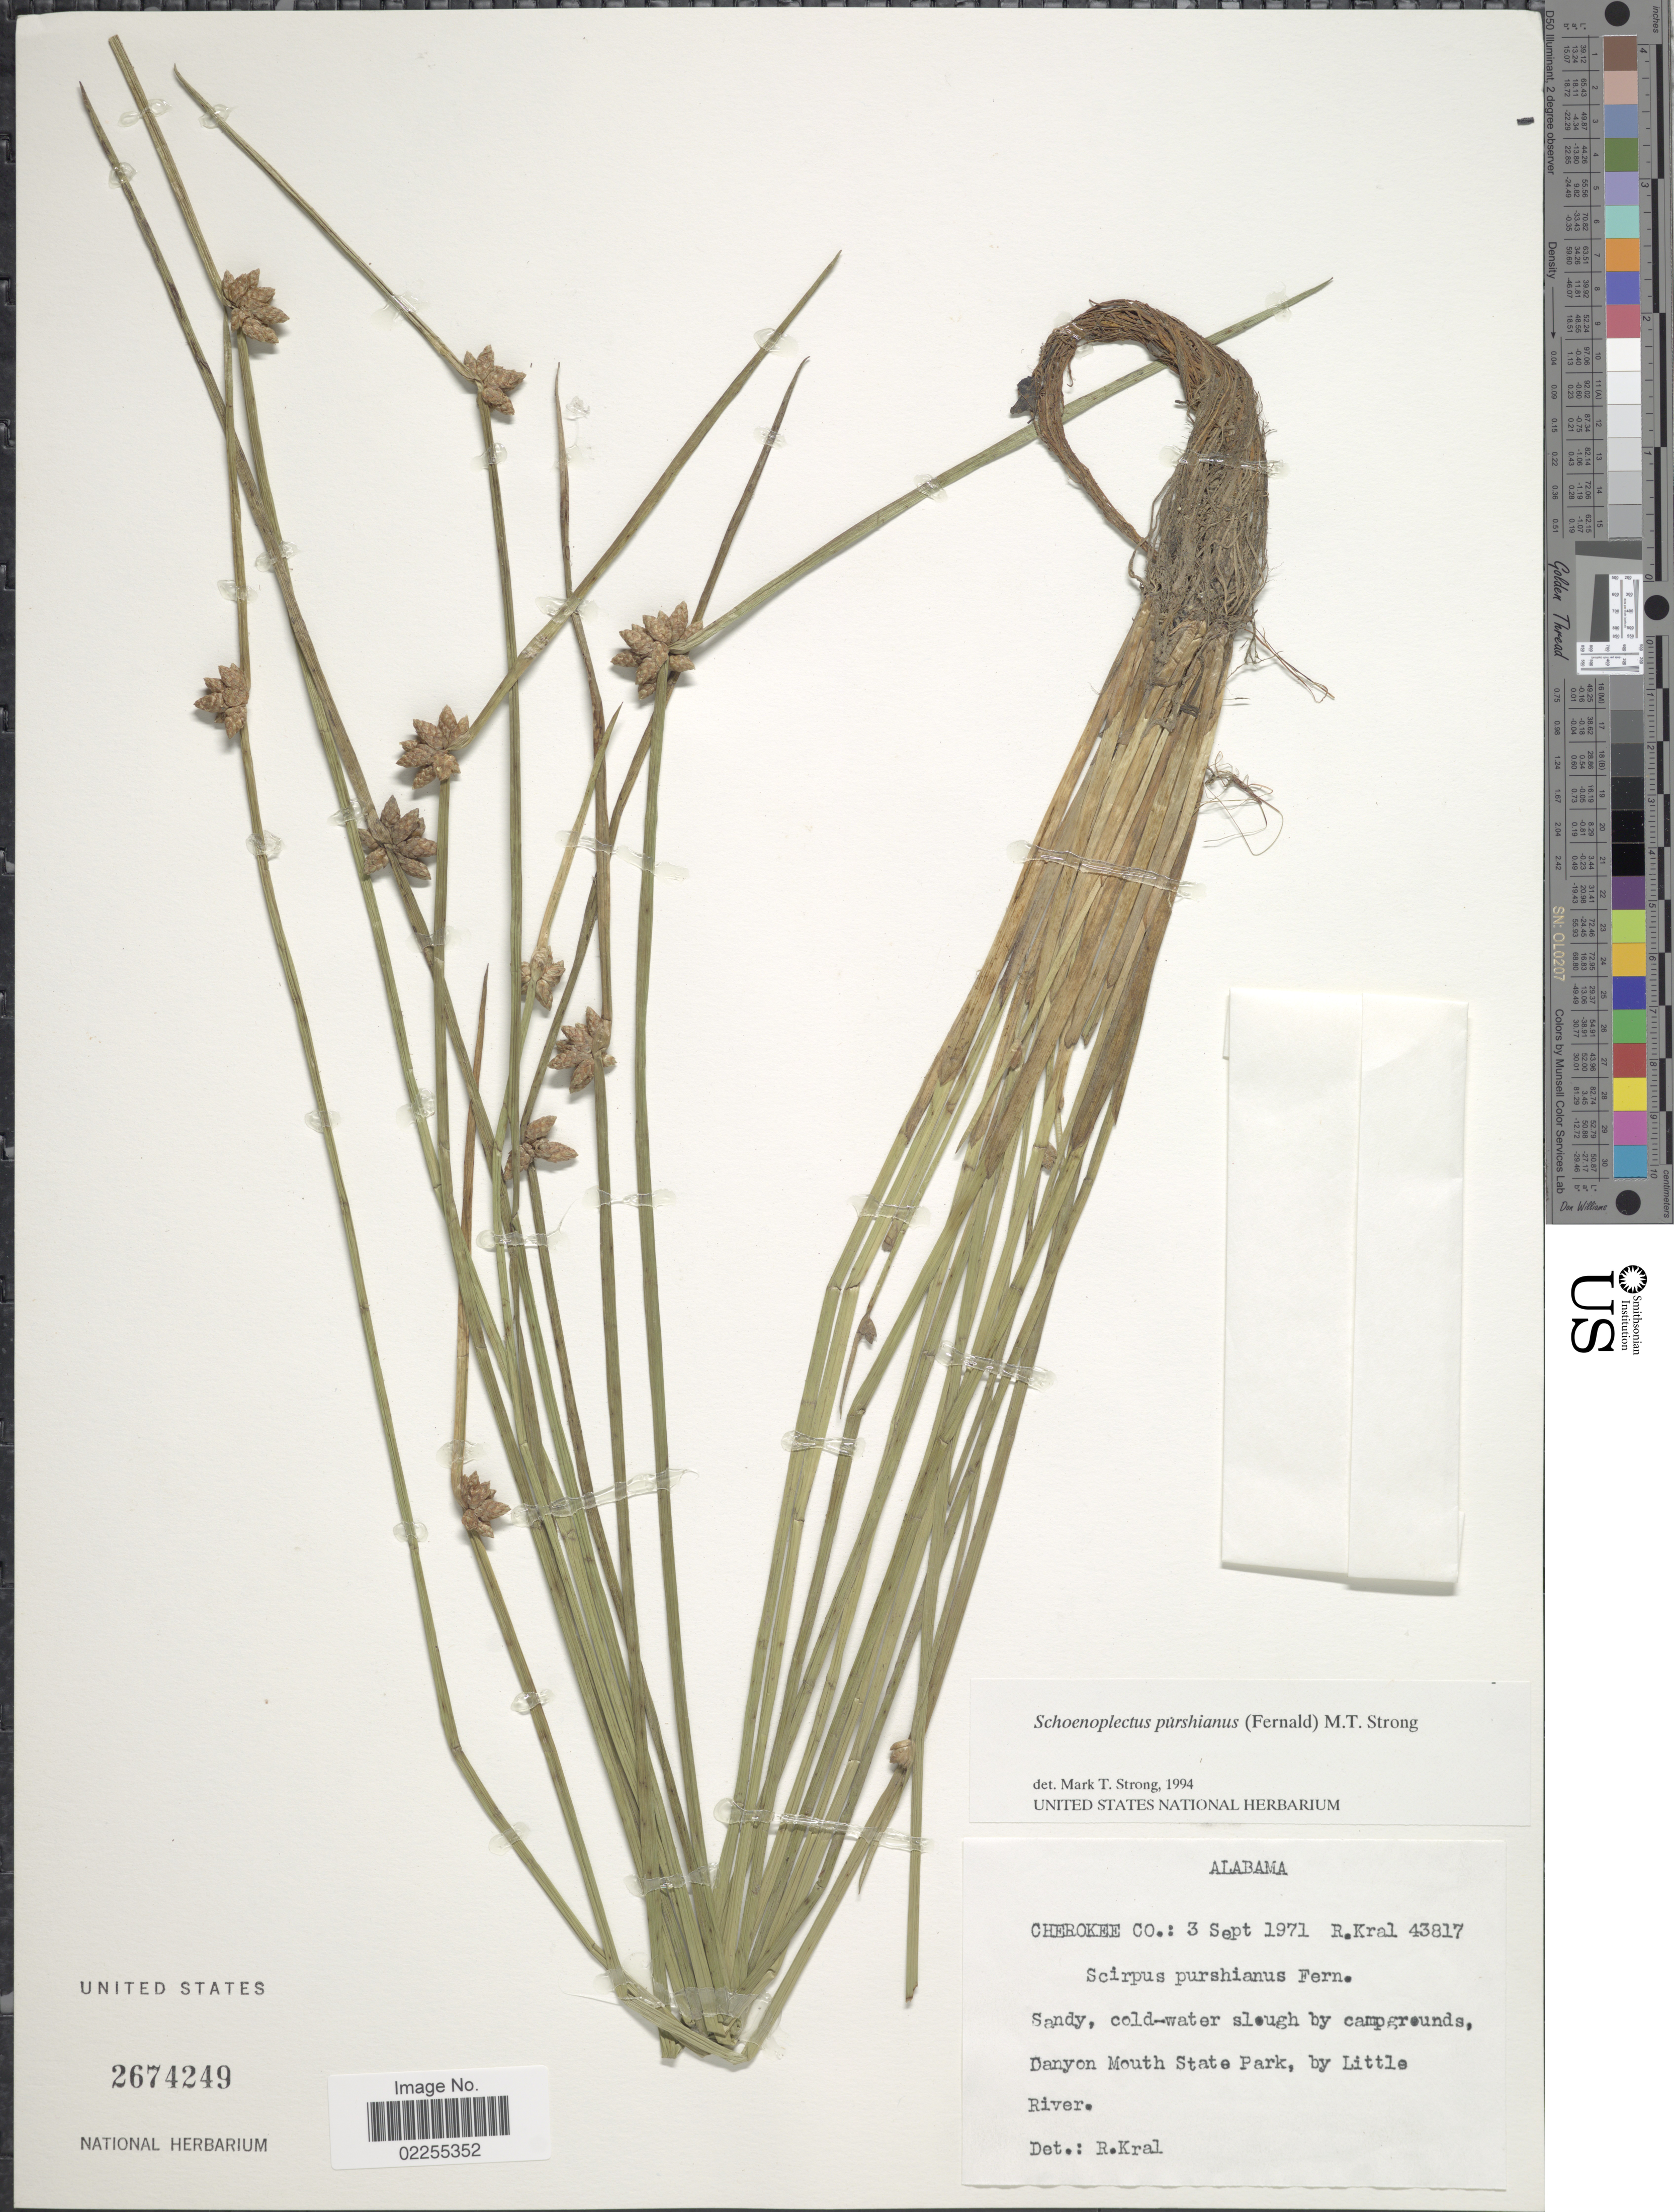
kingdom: Plantae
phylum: Tracheophyta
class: Liliopsida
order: Poales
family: Cyperaceae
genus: Schoenoplectus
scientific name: Schoenoplectus purshianus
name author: (Fernald) M.T. Strong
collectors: R. Kral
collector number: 43817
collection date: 1971-09-03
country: United States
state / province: Alabama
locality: Cherokee Co. Danyon Mouth State Park, by Little River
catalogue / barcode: US 2674249